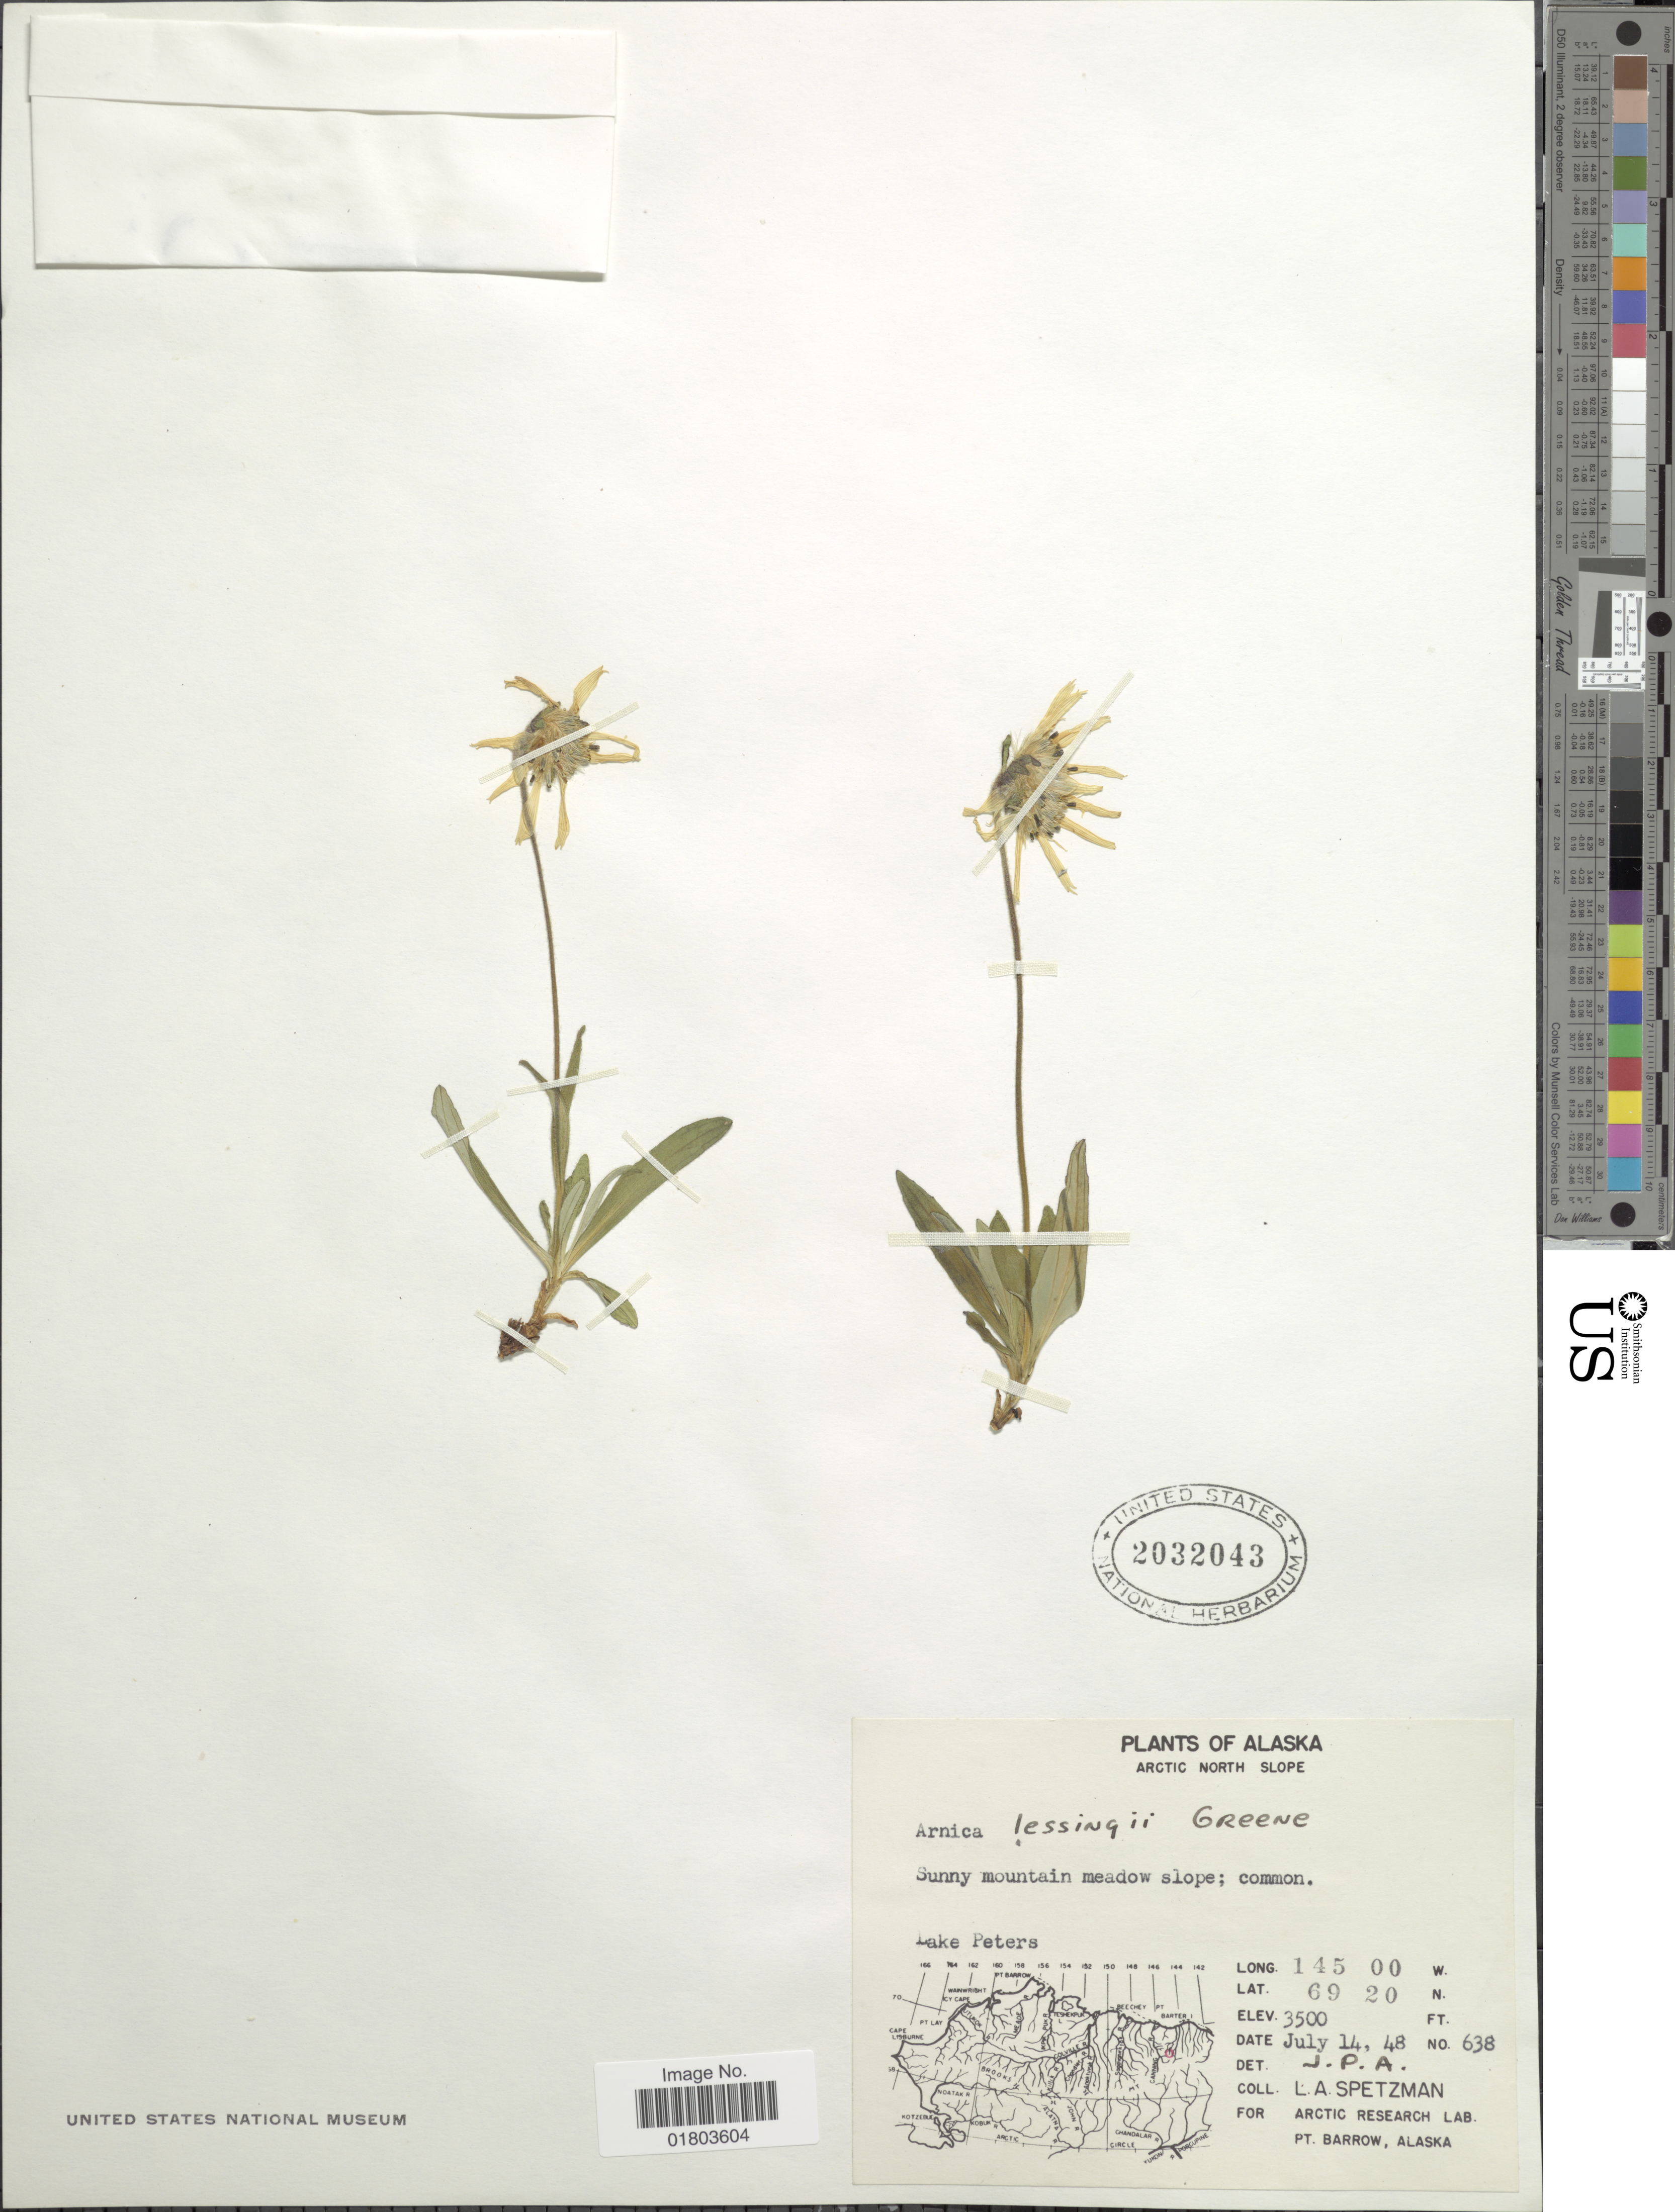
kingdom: Plantae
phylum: Tracheophyta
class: Magnoliopsida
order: Asterales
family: Asteraceae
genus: Arnica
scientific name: Arnica lessingii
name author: (Torr. & A. Gray) Greene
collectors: L. Spetzman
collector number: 638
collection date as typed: Transcribed d/m/y: 14/7/48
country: United States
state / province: Alaska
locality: Sunny mountain meadow slope; common, Lake Peters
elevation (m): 1067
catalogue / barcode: US 2032043